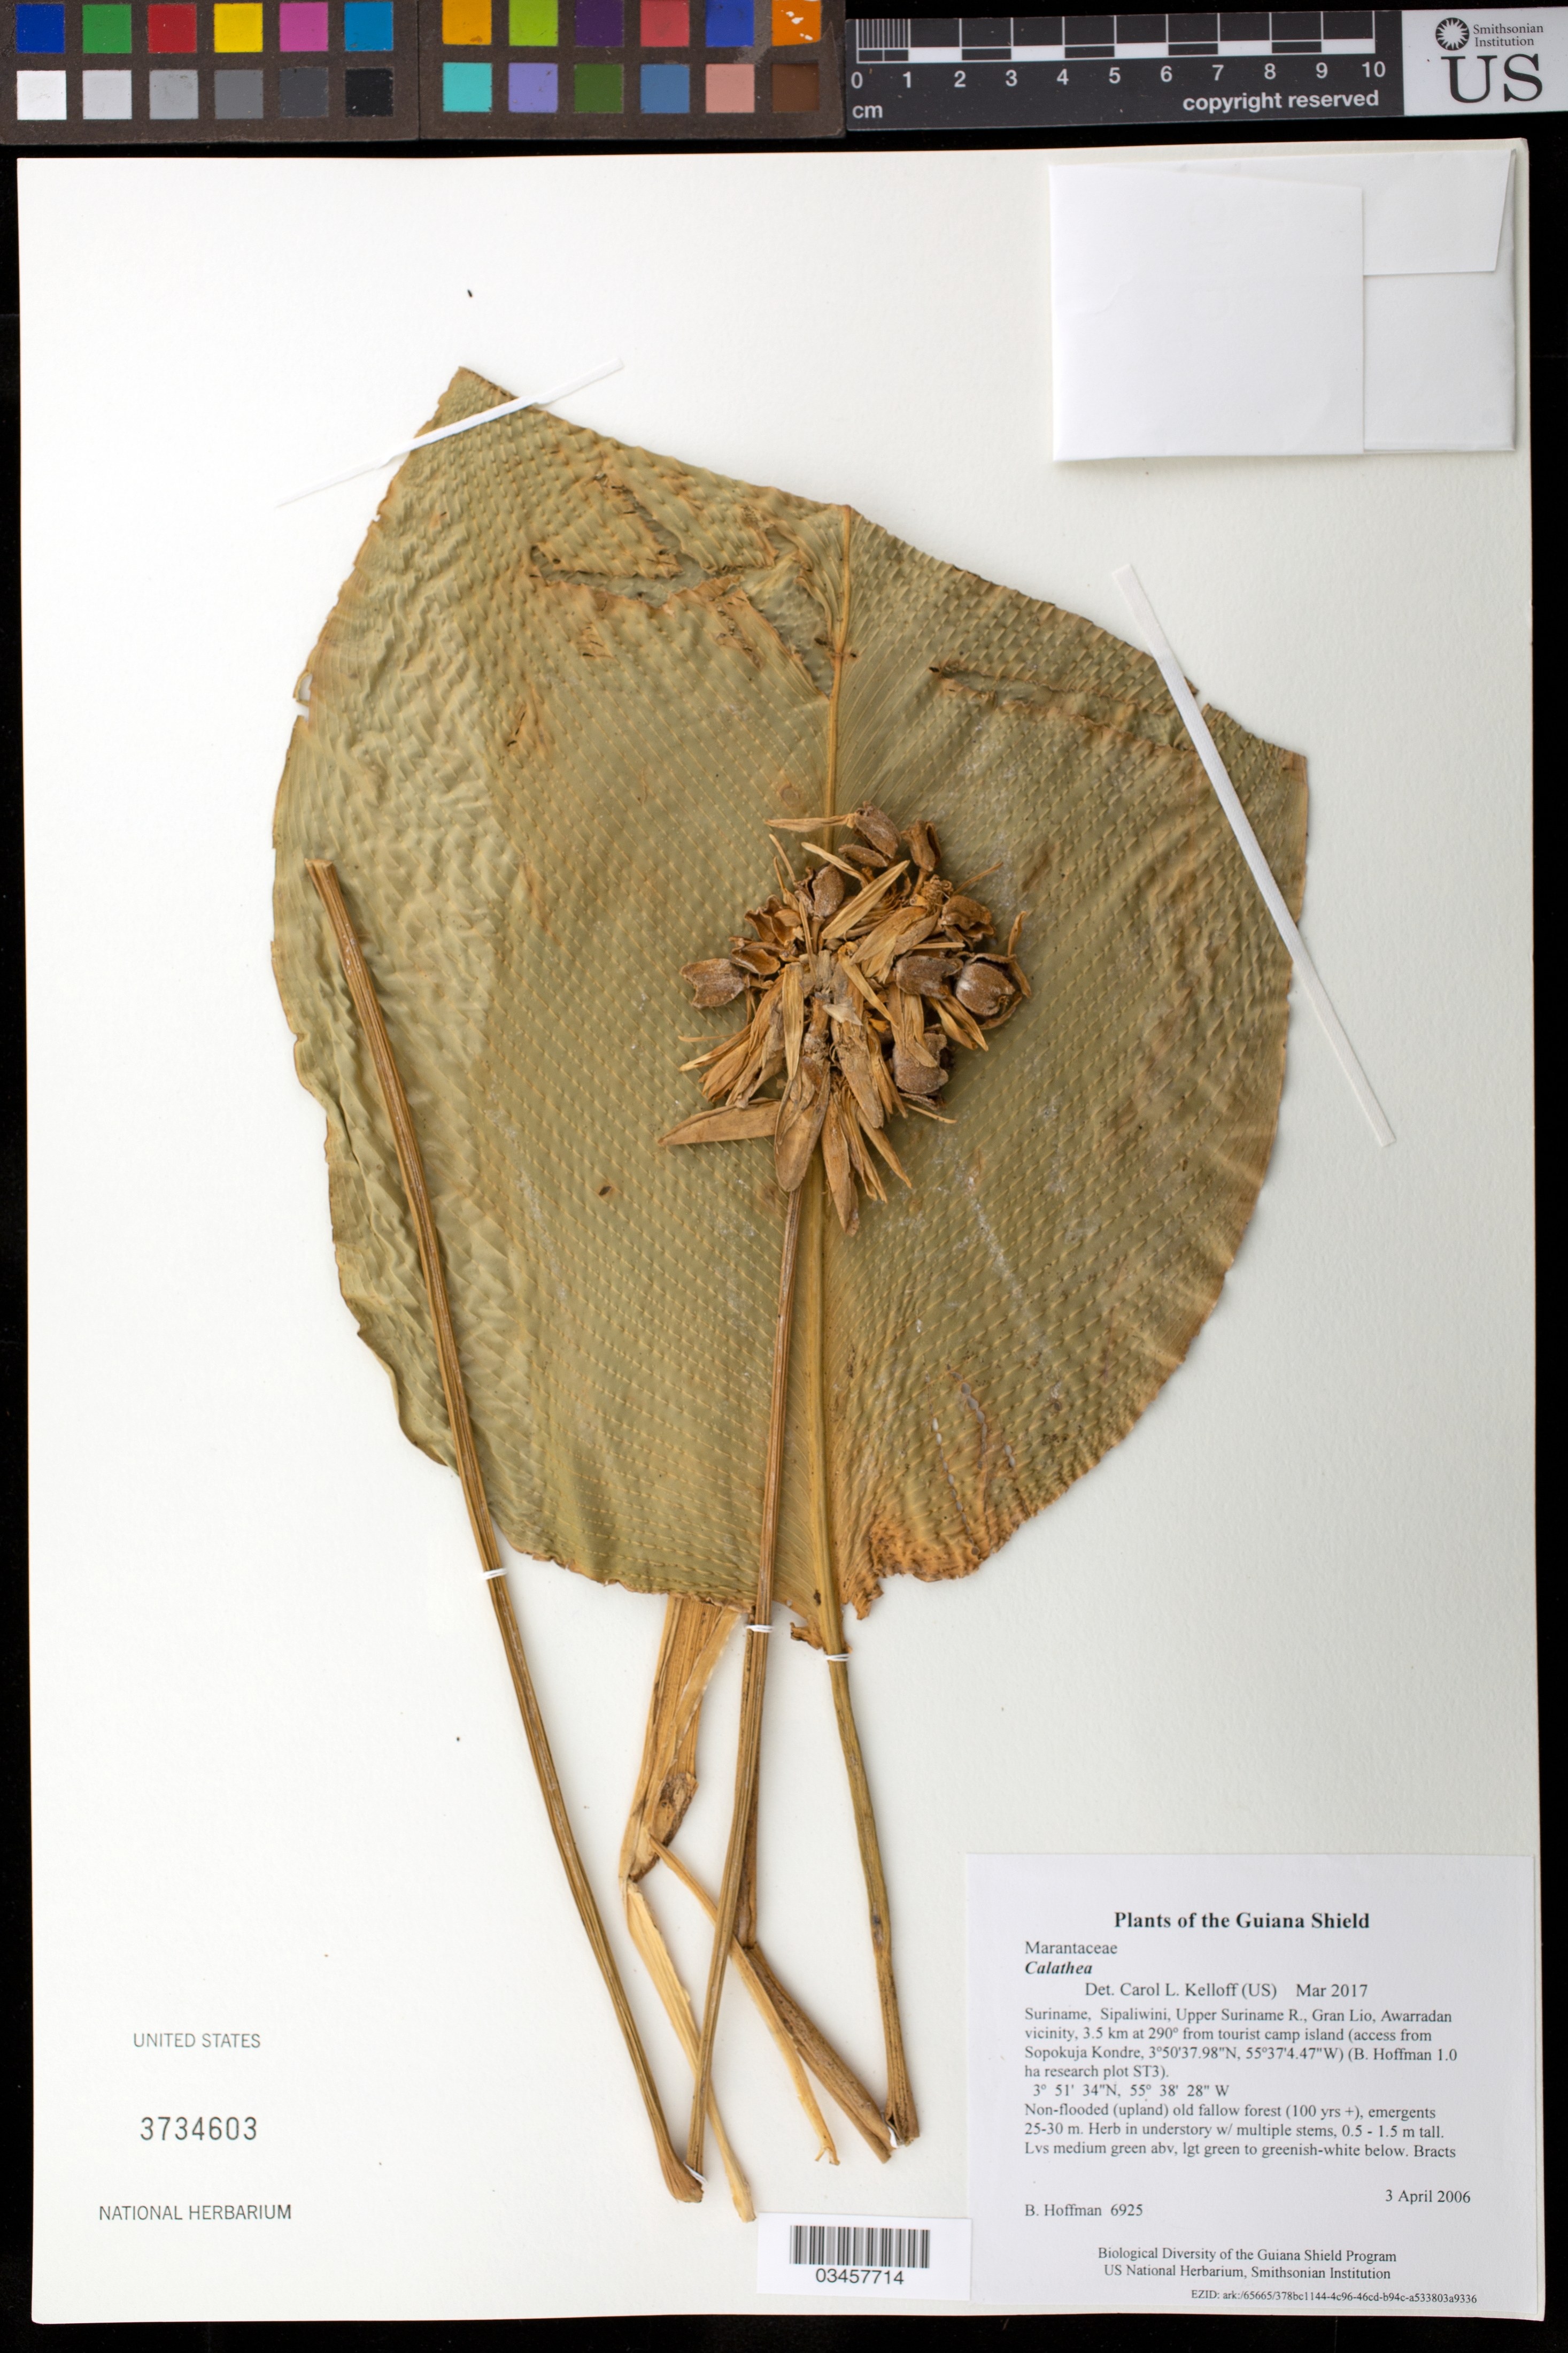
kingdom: Plantae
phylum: Tracheophyta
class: Liliopsida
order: Zingiberales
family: Marantaceae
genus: Goeppertia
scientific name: Goeppertia sp.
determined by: Strong, Mark T., (BOT), Smithsonian Institution - National Museum of Natural History (UNITED STATES)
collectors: B. Hoffman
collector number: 6925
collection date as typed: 3 April 2006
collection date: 2006-04-03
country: Suriname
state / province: Sipaliwini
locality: Upper Suriname R., Gran Lio, Awarradan vicinity, 3.5 km at 290º from tourist camp island (access from Sopokuja Kondre, 3º50'37.98"N, 55º37'4.47"W) (B. Hoffman 1.0 ha research plot ST3)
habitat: Non-flooded (upland) old fallow forest (100 yrs +), emergents 25-30 m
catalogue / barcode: US 3734603